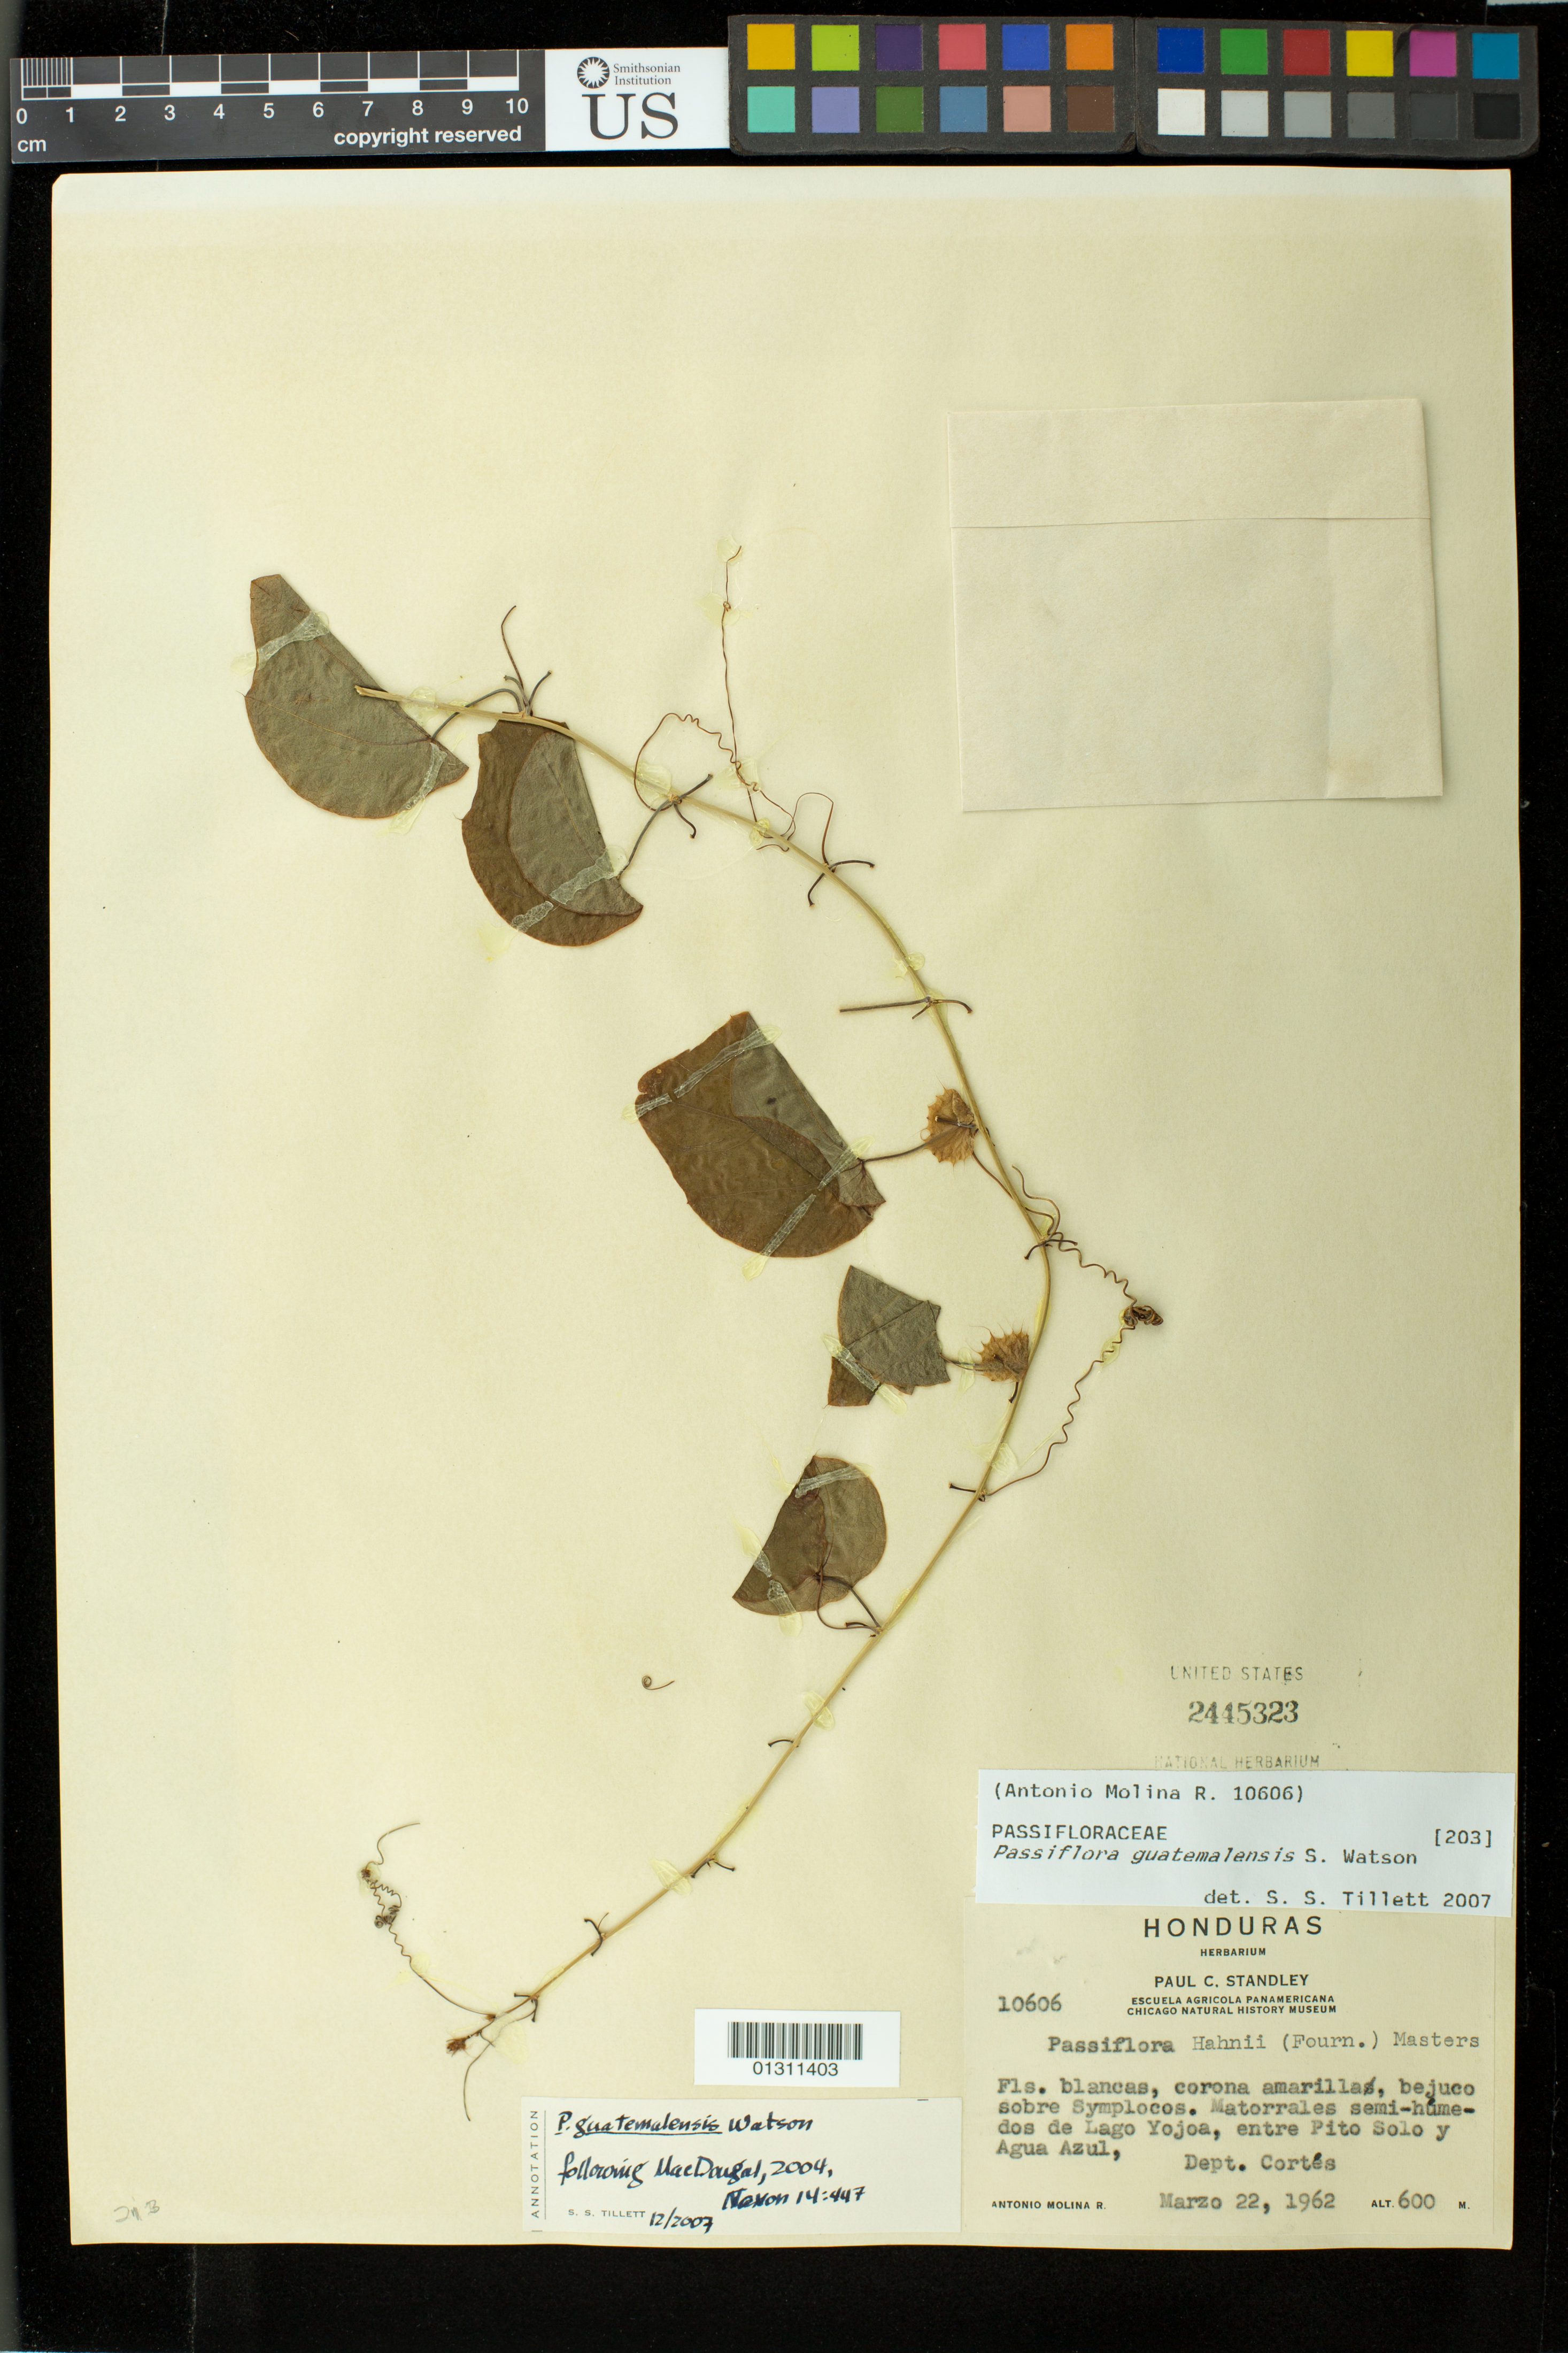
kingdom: Plantae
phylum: Tracheophyta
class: Magnoliopsida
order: Malpighiales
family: Passifloraceae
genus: Passiflora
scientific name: Passiflora guatemalensis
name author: S. Watson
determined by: Tillett, S. S.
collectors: A. Molina R.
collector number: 10606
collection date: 1962-03-22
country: Honduras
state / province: Cortés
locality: Lago Yojoa, entre Pito Solo y Agua Azul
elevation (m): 600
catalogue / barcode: US 2445323